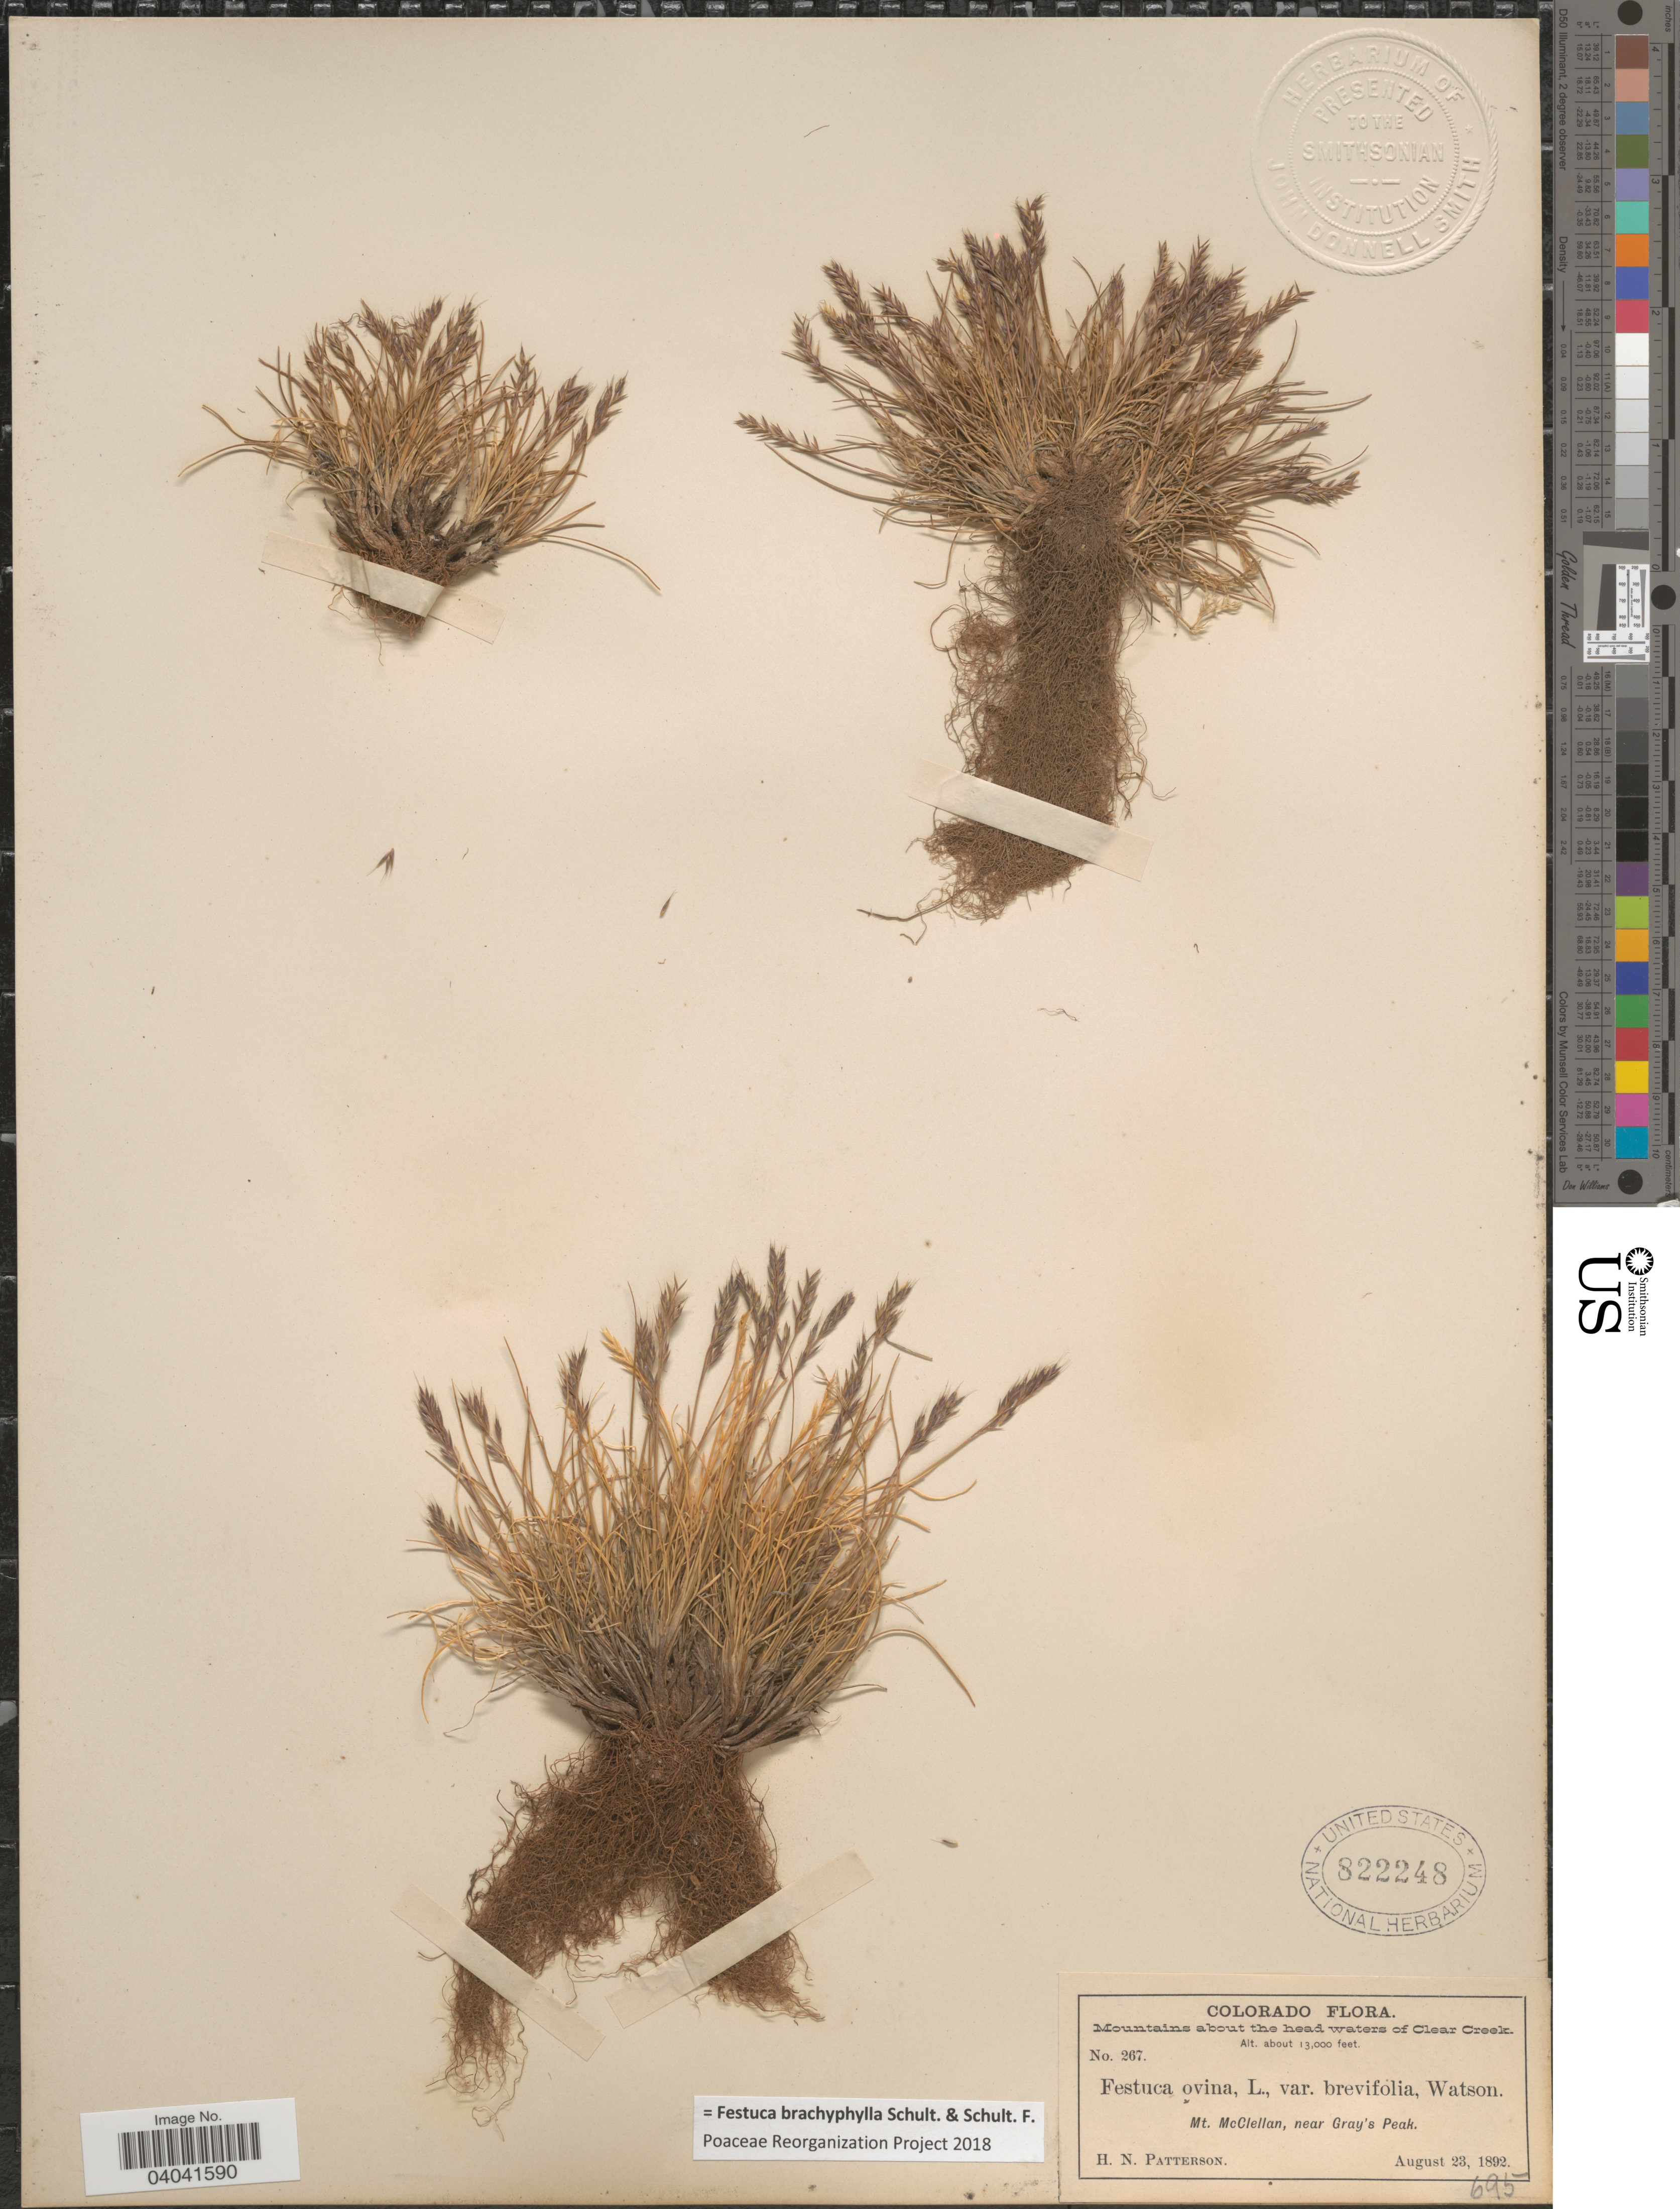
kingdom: Plantae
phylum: Tracheophyta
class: Liliopsida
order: Poales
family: Poaceae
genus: Festuca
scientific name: Festuca brachyphylla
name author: Schult. & Schult. f.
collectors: H. N. Patterson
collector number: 267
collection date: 1892-08-23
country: United States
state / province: Colorado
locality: Mountains about the head waters of Clear Creek. Mt. McClellan, near Gray's Peak.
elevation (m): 3962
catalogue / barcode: US 822248